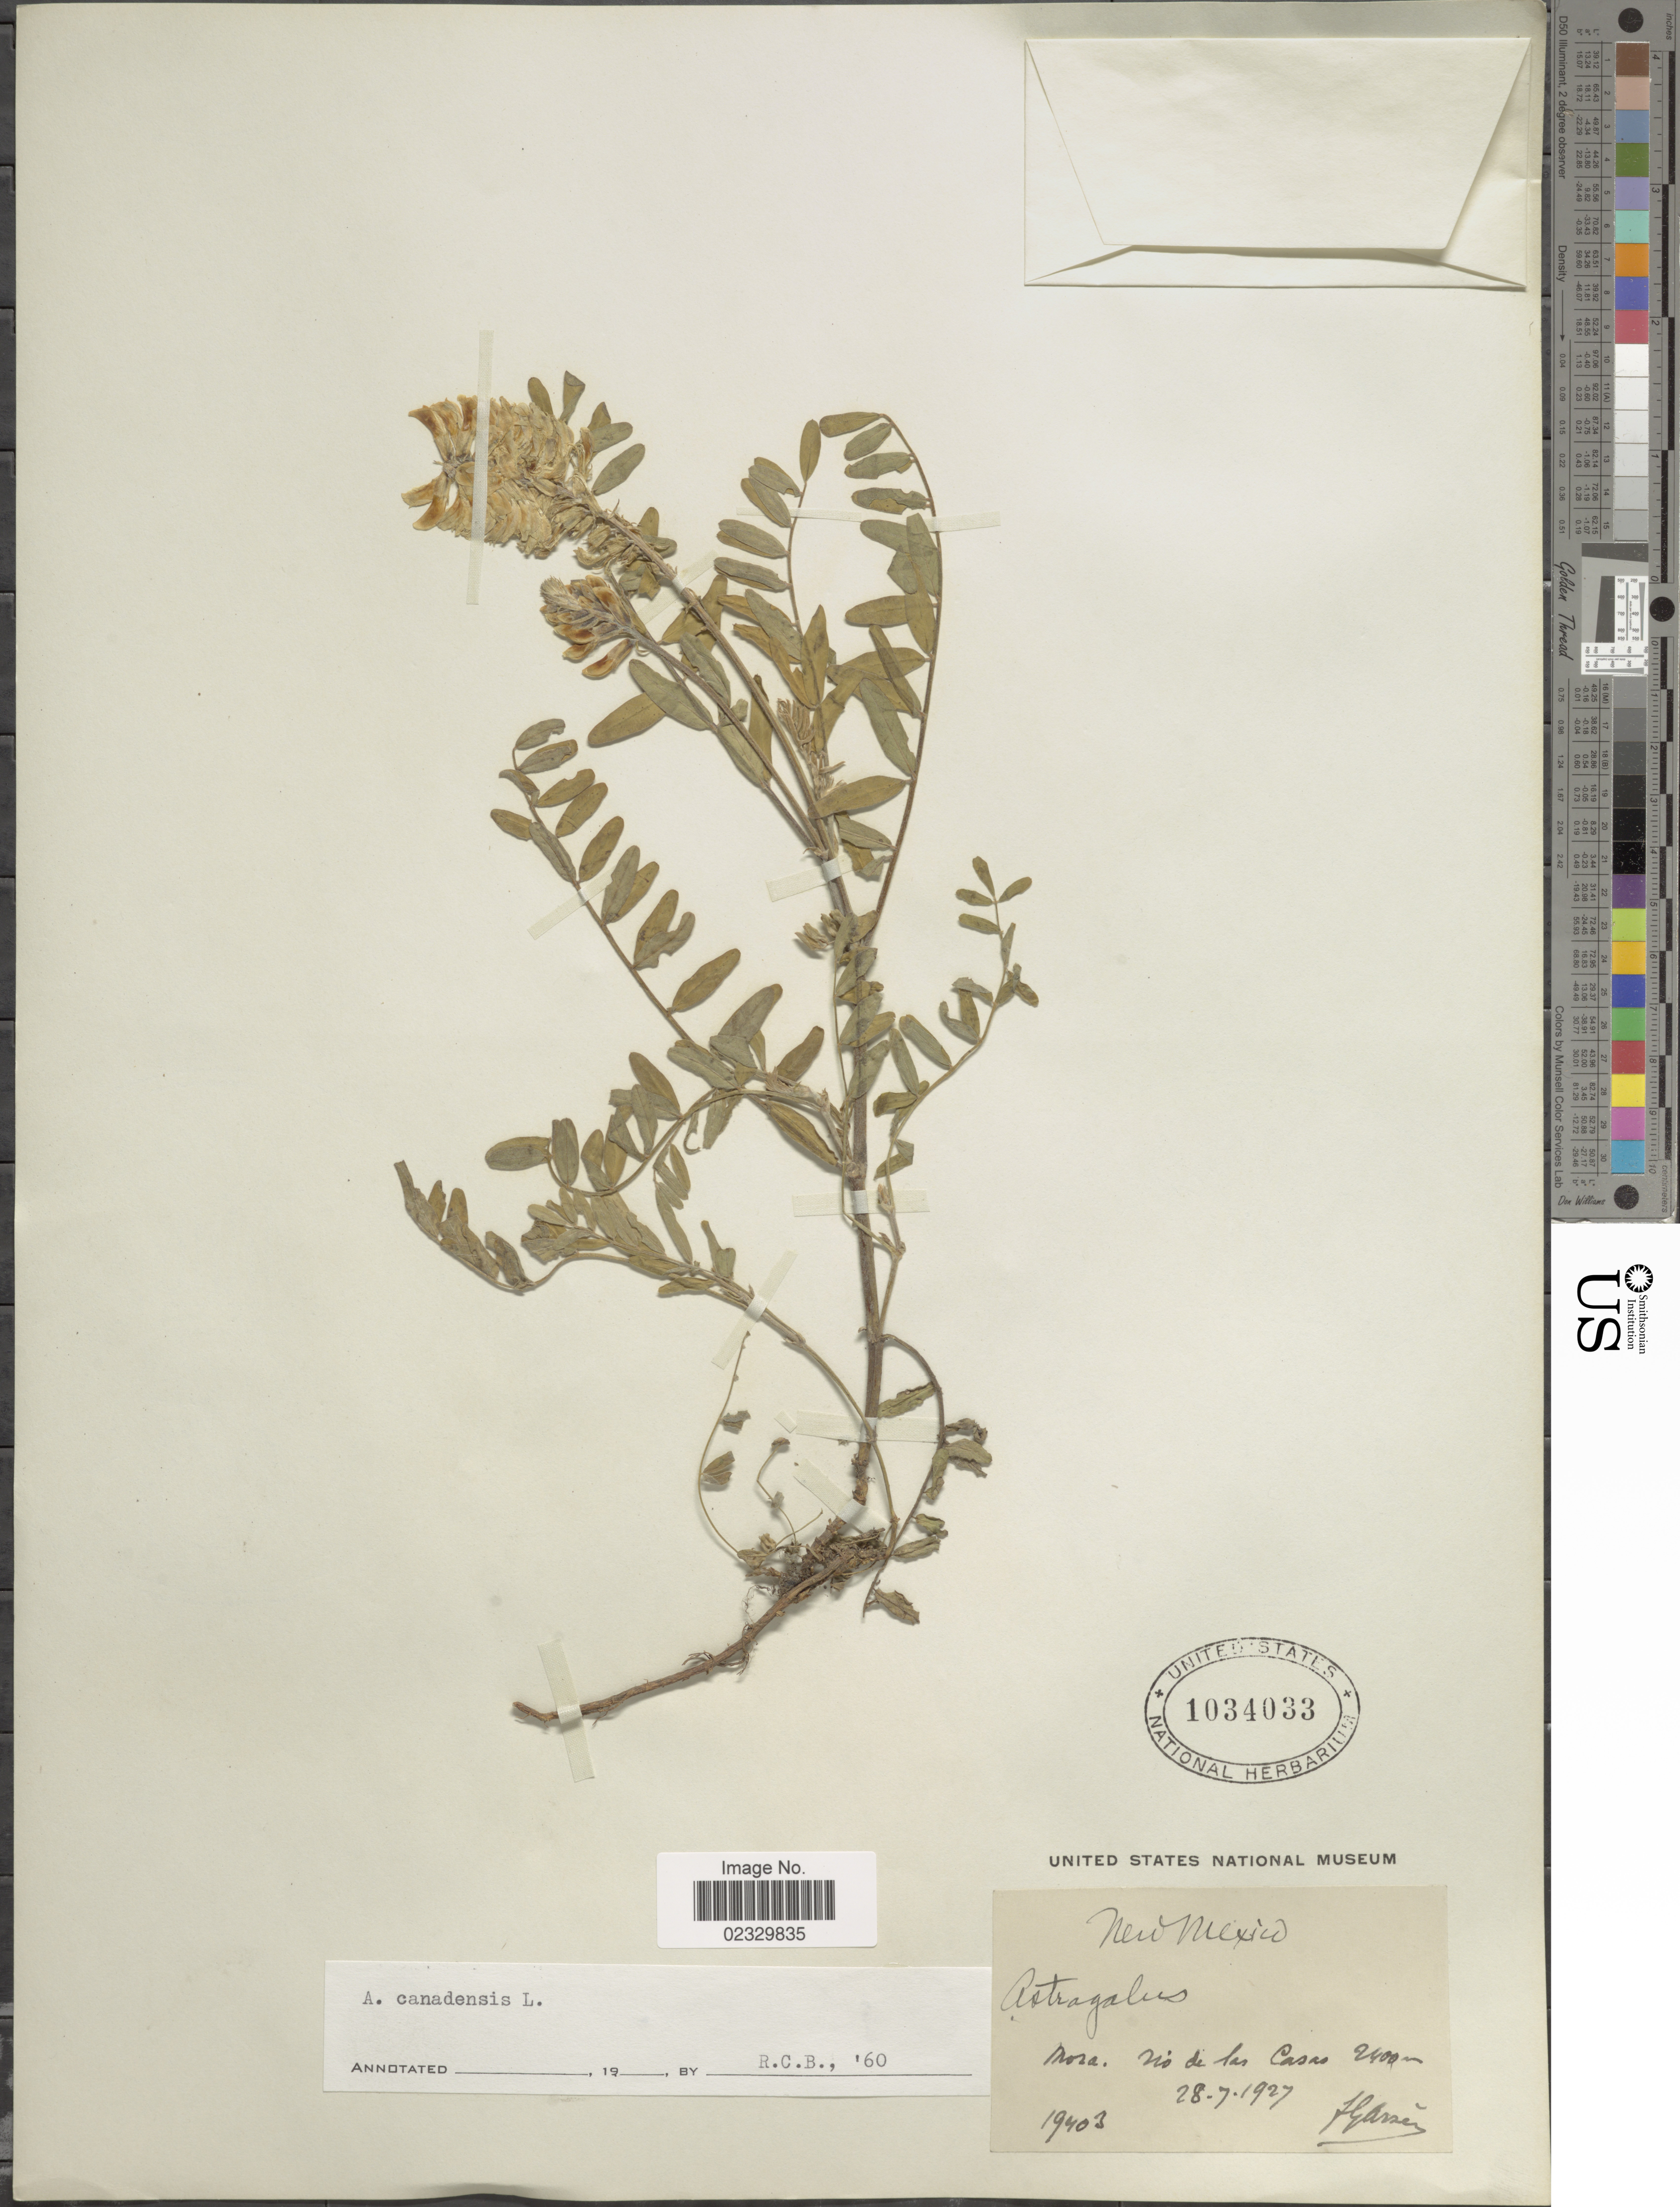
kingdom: Plantae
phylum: Tracheophyta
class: Magnoliopsida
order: Fabales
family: Fabaceae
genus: Astragalus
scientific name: Astragalus canadensis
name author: L.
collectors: Bro. G. Arsène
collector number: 19403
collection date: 1927-07-28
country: United States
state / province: New Mexico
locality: Mora, Rio de las Casas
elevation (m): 2400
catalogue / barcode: US 1034033